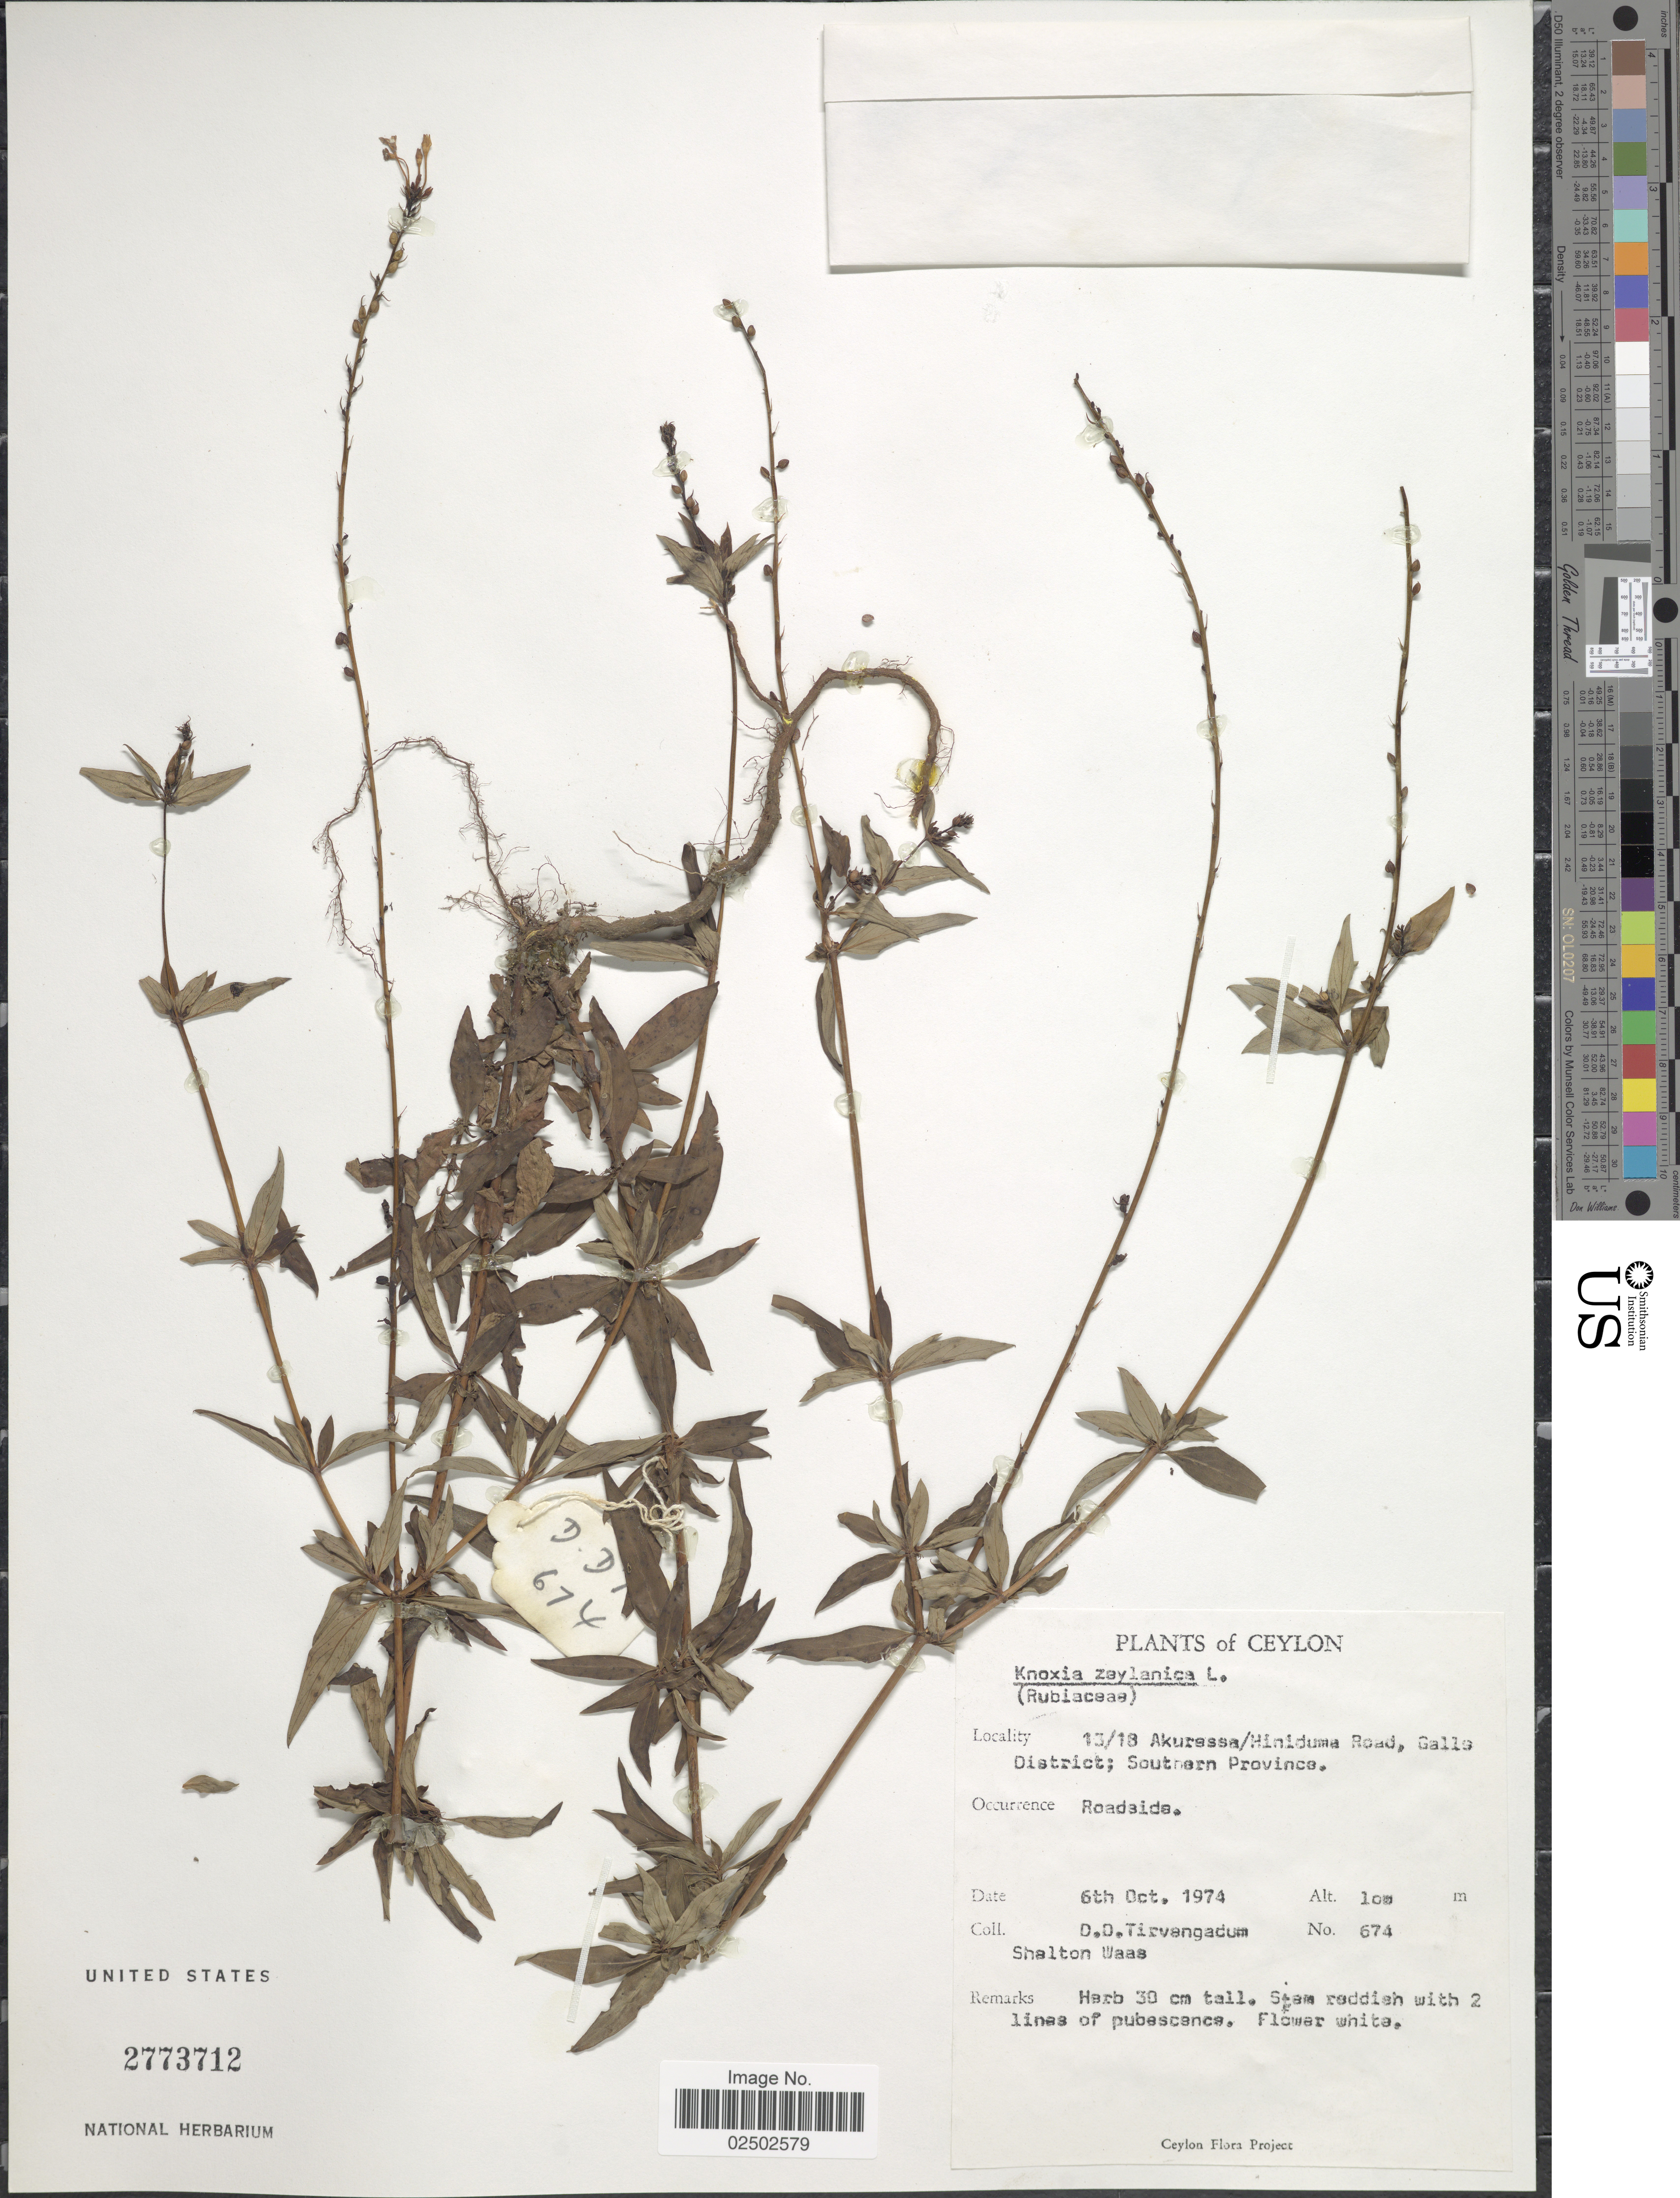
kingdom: Plantae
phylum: Tracheophyta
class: Magnoliopsida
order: Gentianales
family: Rubiaceae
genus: Knoxia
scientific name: Knoxia zeylanica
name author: L.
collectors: D. Tirvengadum & S. Waas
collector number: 674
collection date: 1974-10-06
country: Sri Lanka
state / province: Southern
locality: Ceylon. 13/18 Akuressa/Hiniduma Road, Galle District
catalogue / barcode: US 2773712